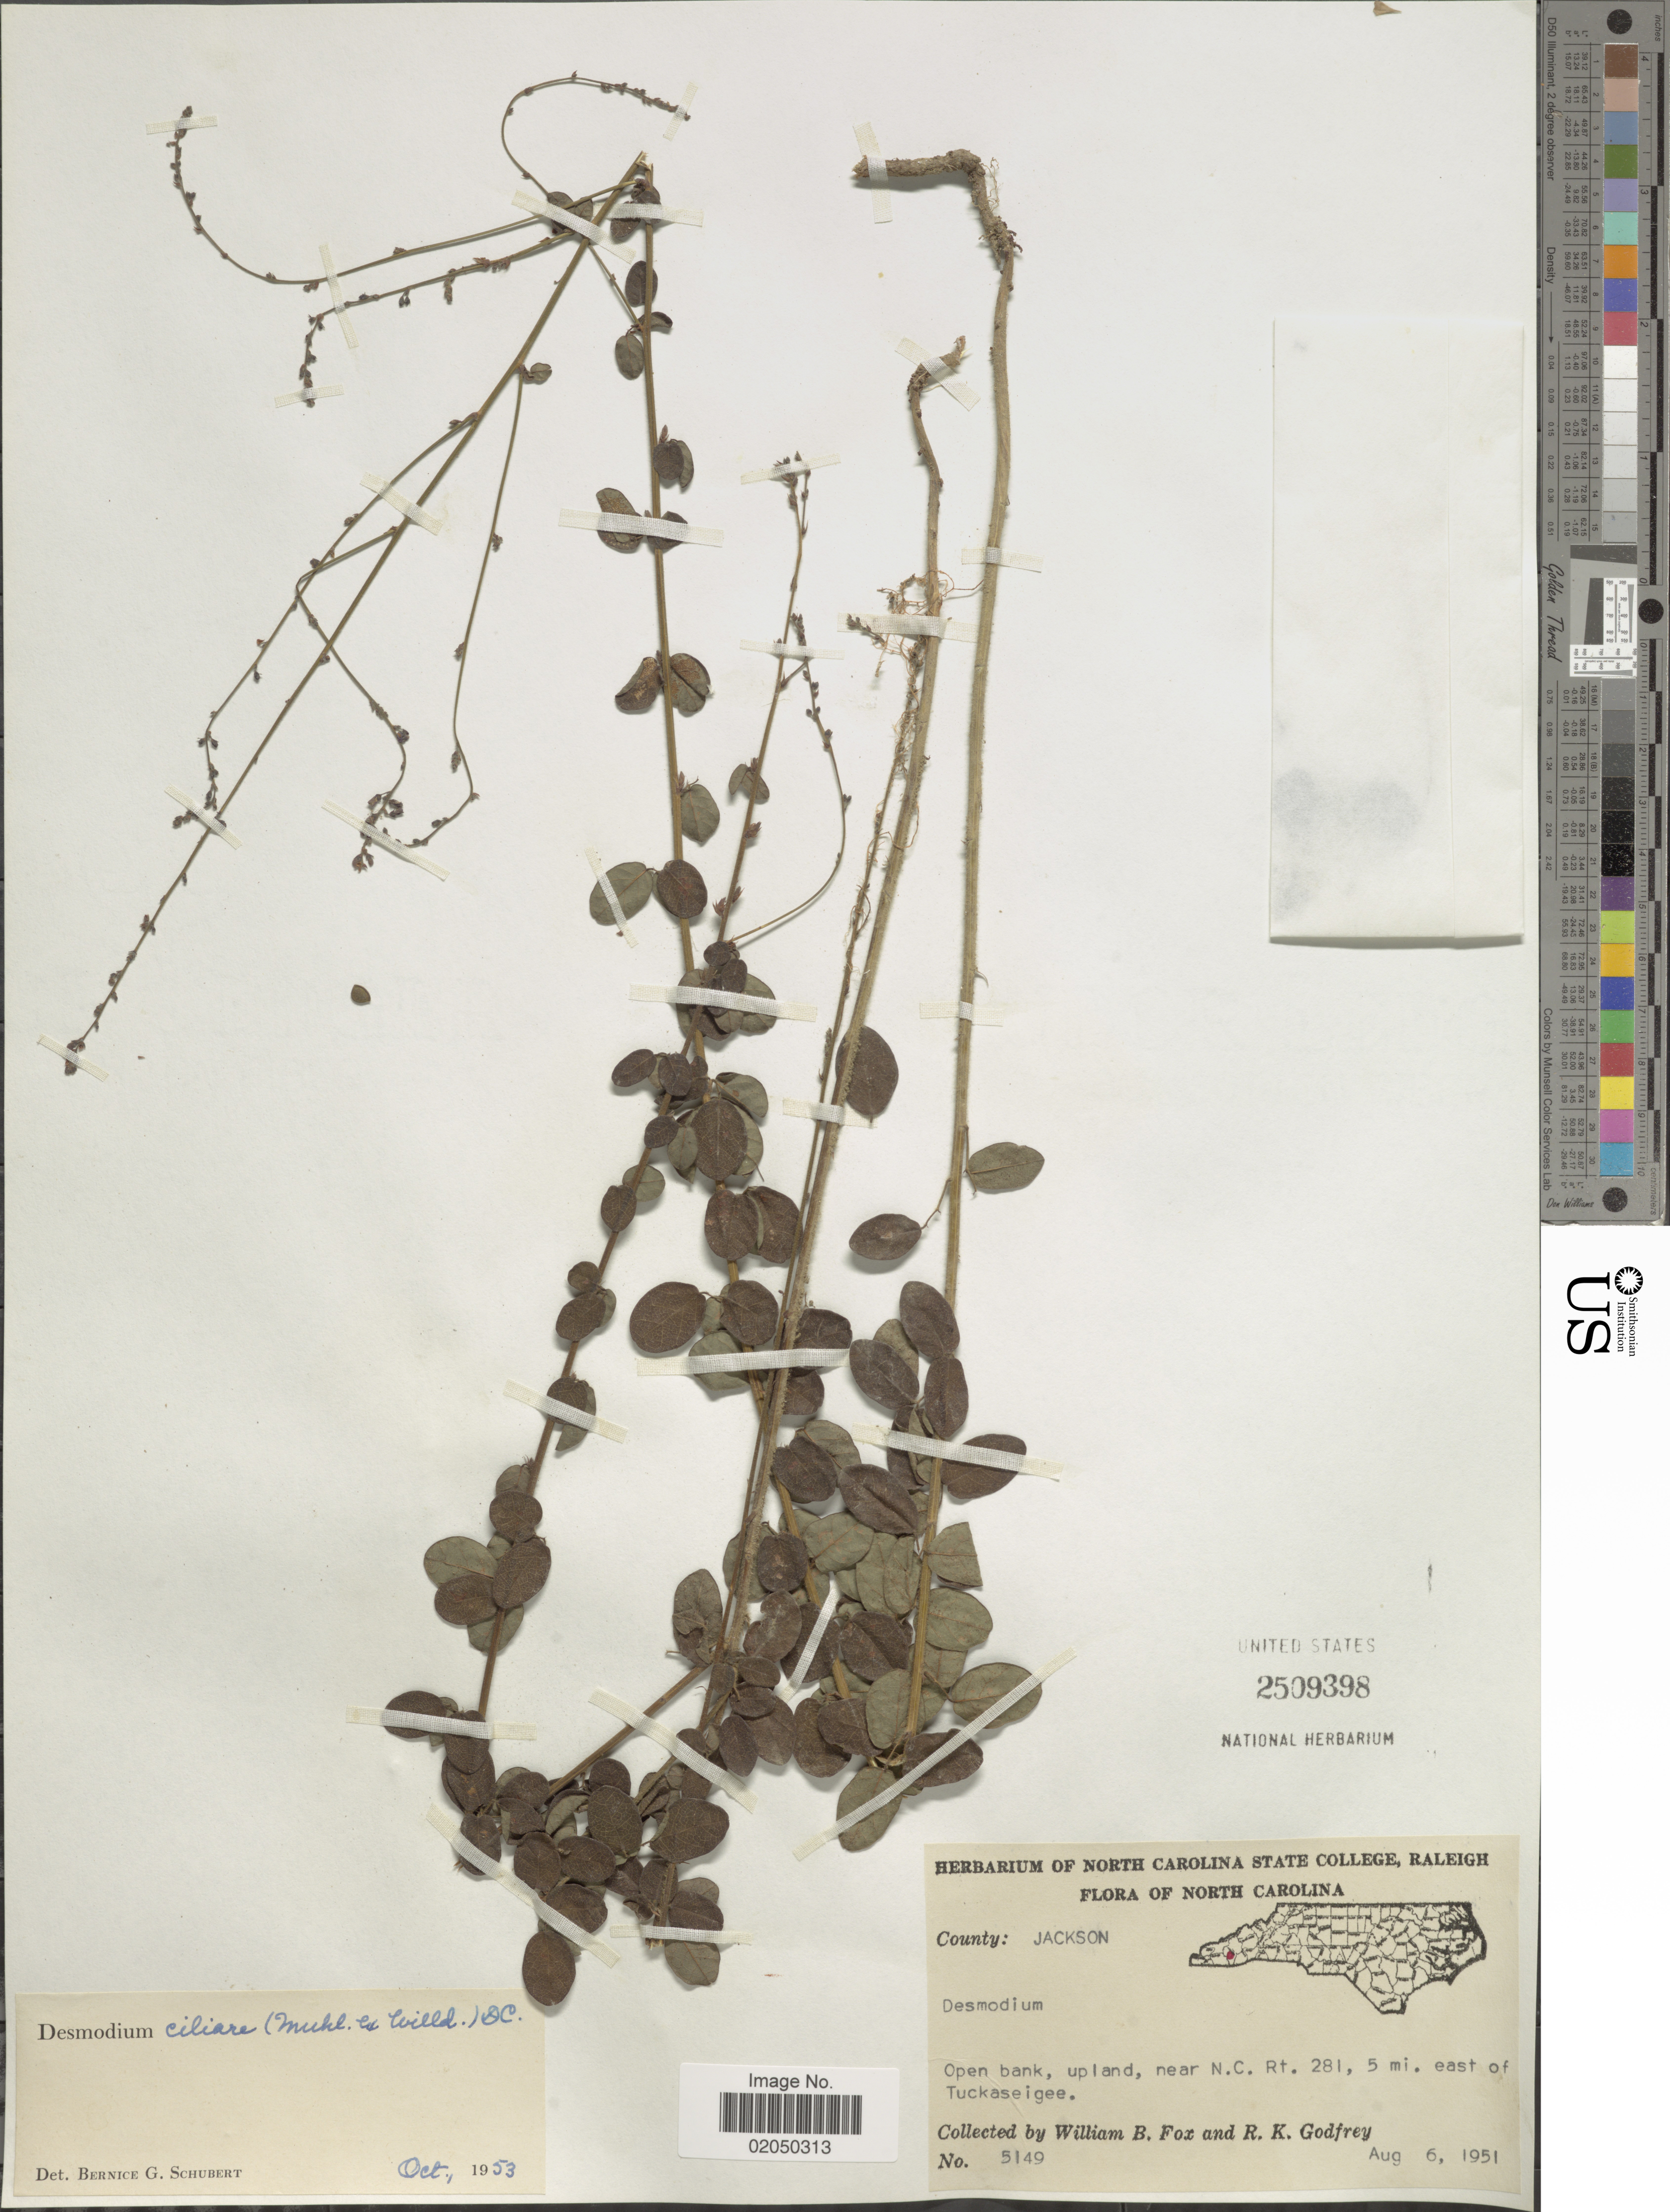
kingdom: Plantae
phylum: Tracheophyta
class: Magnoliopsida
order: Fabales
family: Fabaceae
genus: Desmodium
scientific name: Desmodium ciliare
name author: (Muhl. ex Willd.) DC.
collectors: W. B. Fox & R. K. Godfrey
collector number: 5149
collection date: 1951-08-06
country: United States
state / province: North Carolina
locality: County: Jackson, near N.C. Rt. 281, 5 mi. east of Tuckaseigee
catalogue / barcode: US 2509398